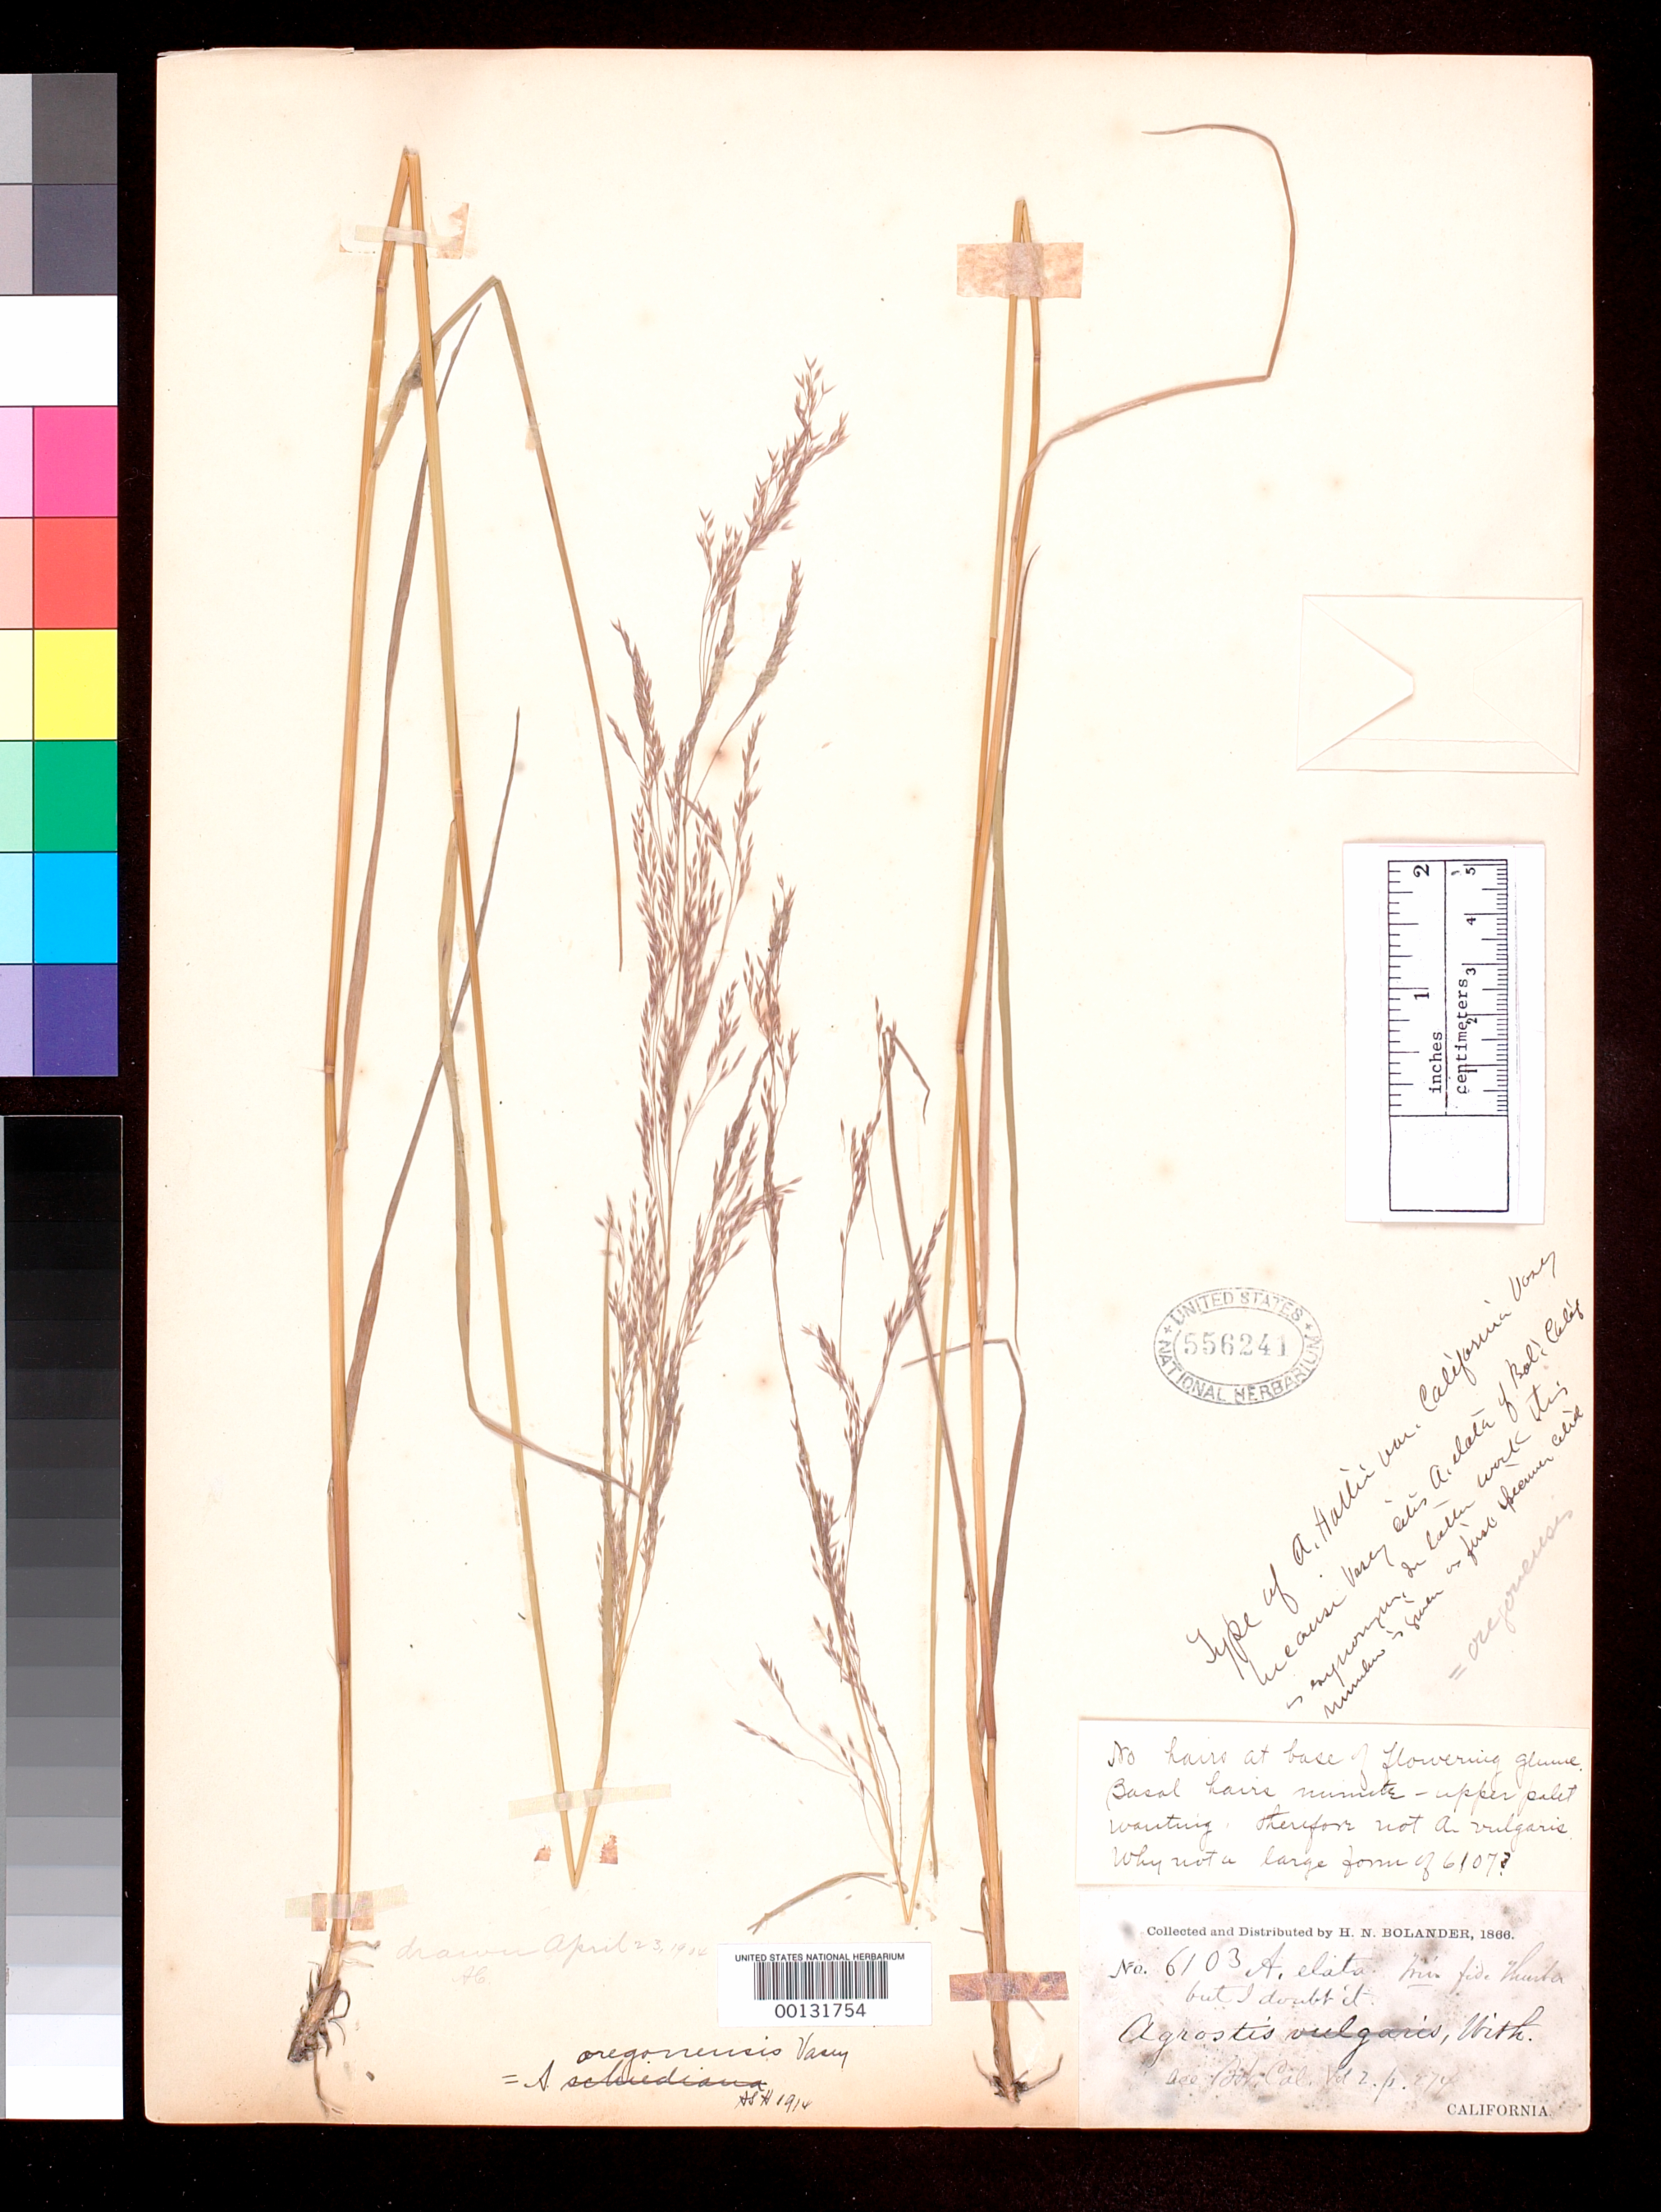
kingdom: Plantae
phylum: Tracheophyta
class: Liliopsida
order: Poales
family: Poaceae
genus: Agrostis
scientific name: Agrostis hallii var. californica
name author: Vasey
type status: Type Collection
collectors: H. Bolander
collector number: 6103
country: United States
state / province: California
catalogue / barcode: US 556241